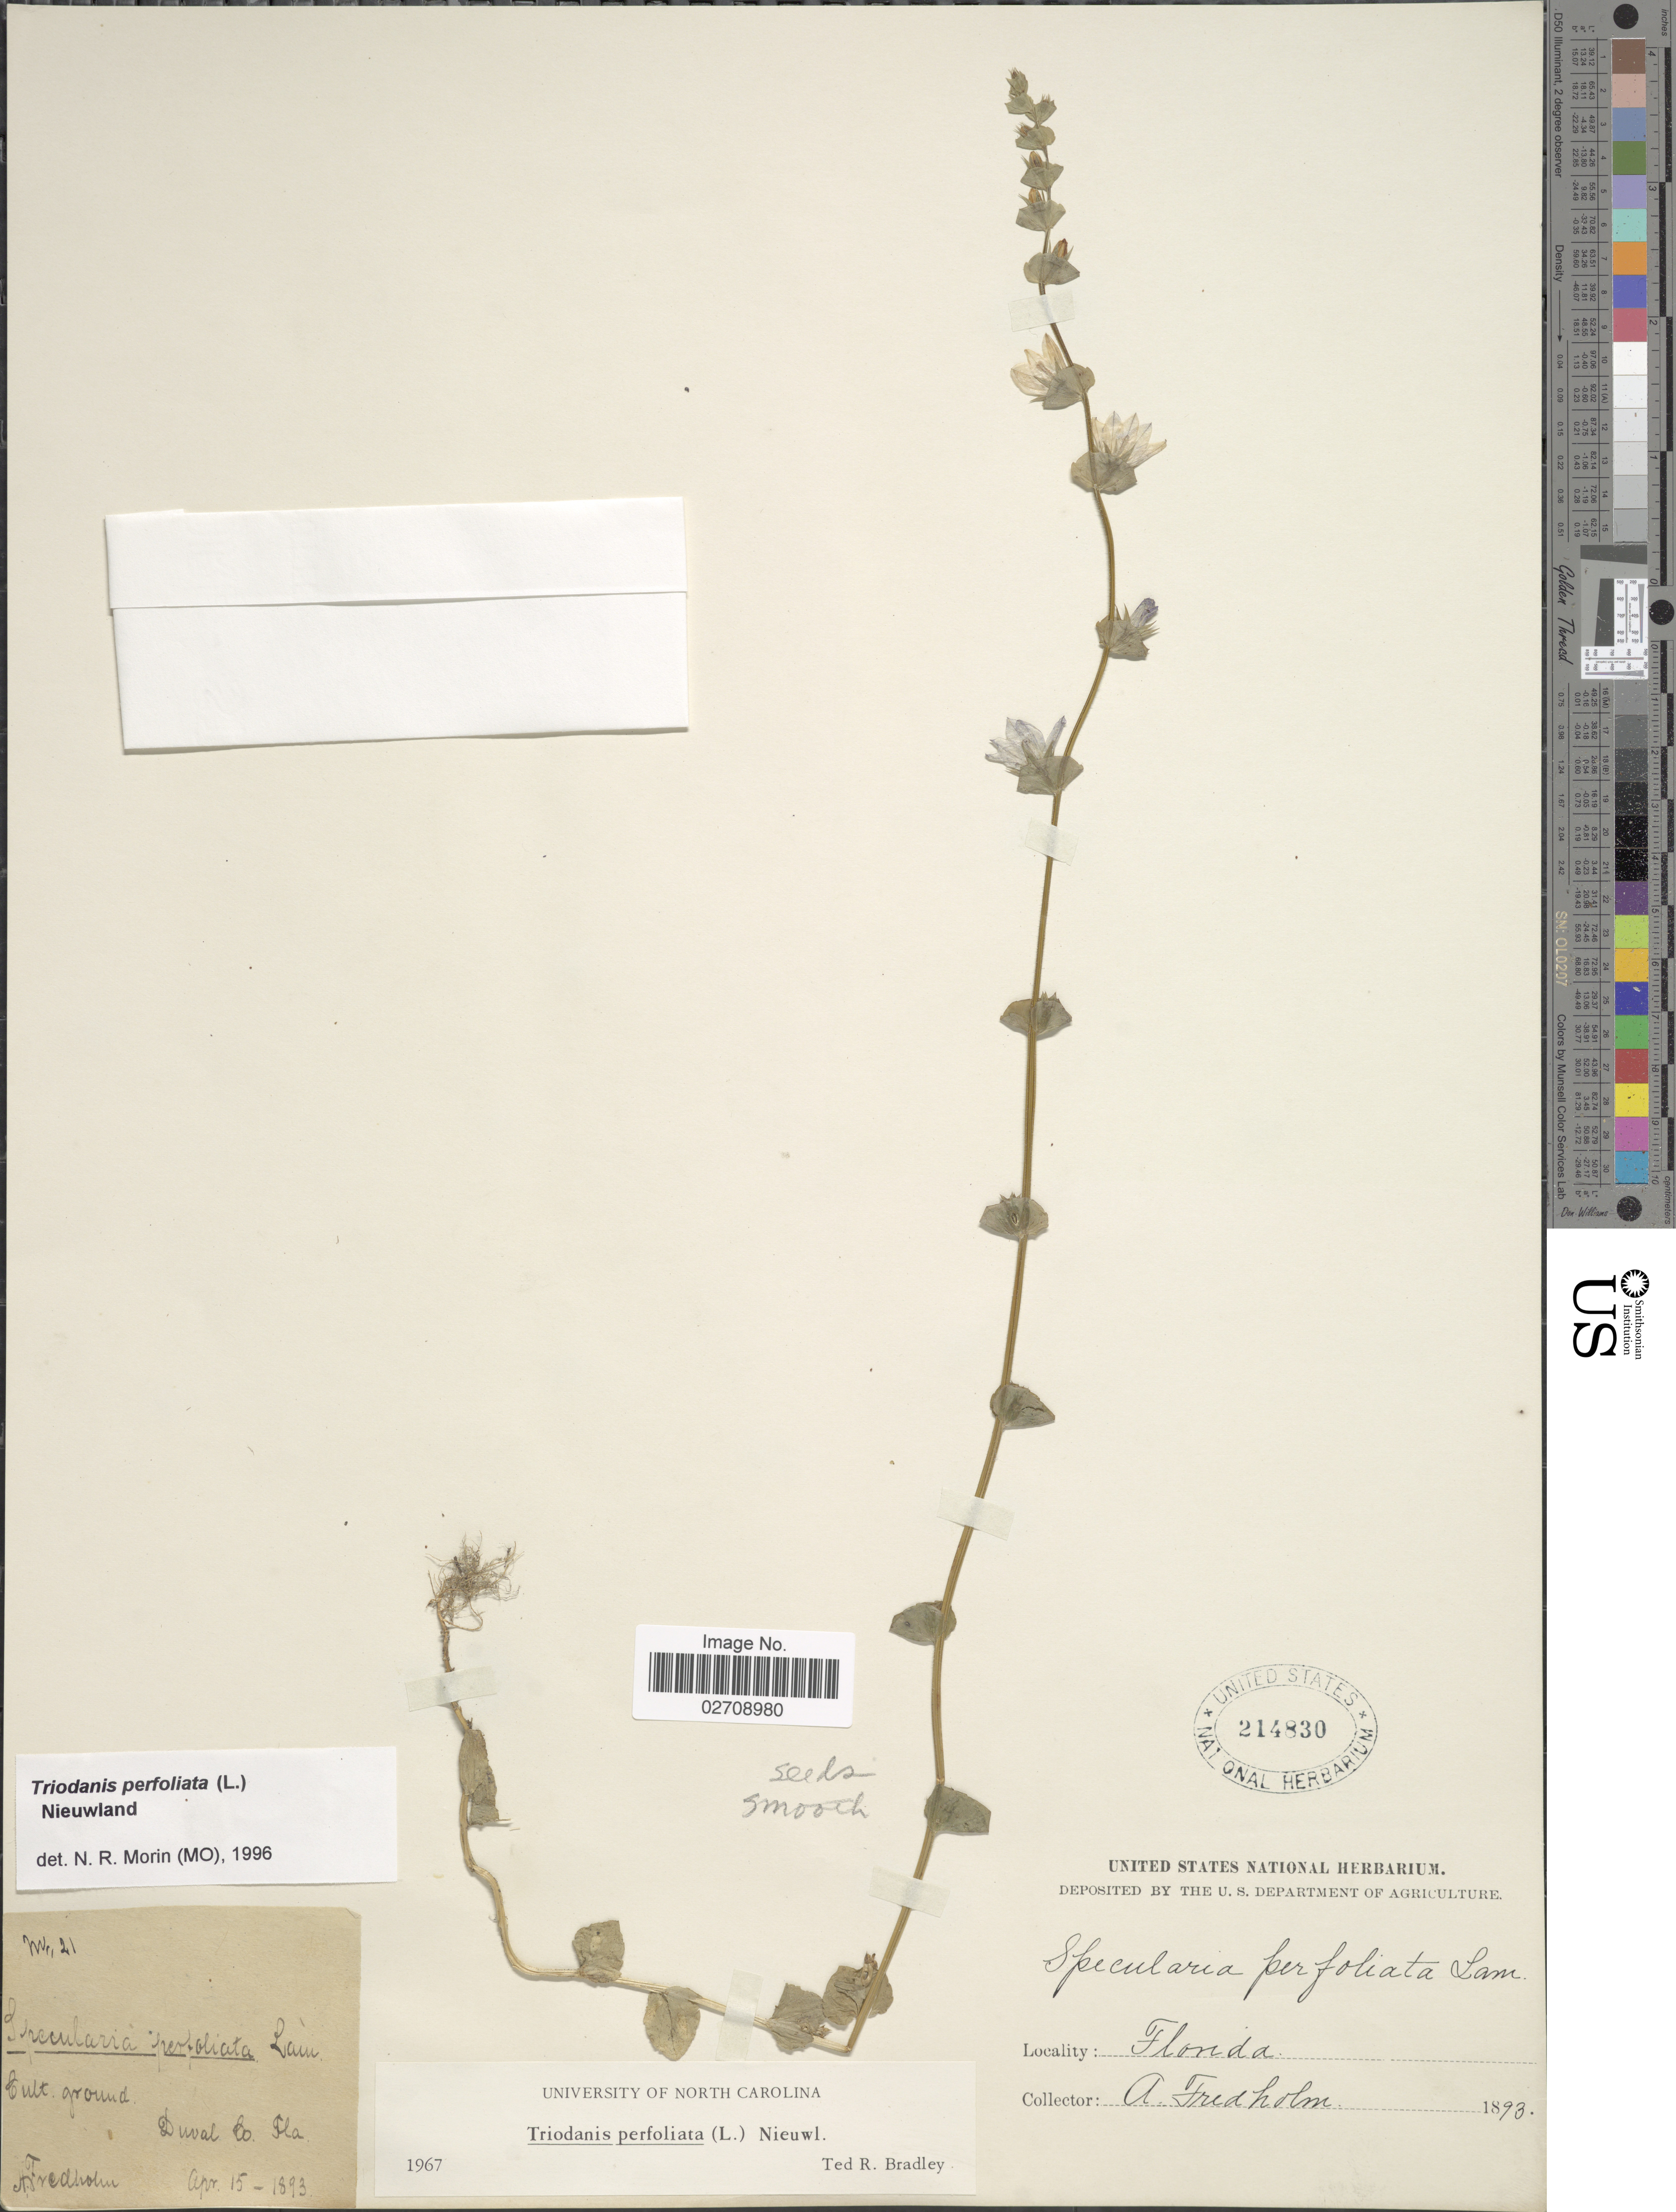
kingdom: Plantae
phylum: Tracheophyta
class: Magnoliopsida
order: Asterales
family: Campanulaceae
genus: Triodanis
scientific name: Triodanis perfoliata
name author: (L.) Nieuwl.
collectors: A. Fredholm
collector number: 21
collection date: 1893-04-15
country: United States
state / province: Florida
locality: Duval Co. Fla.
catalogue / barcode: US 214830